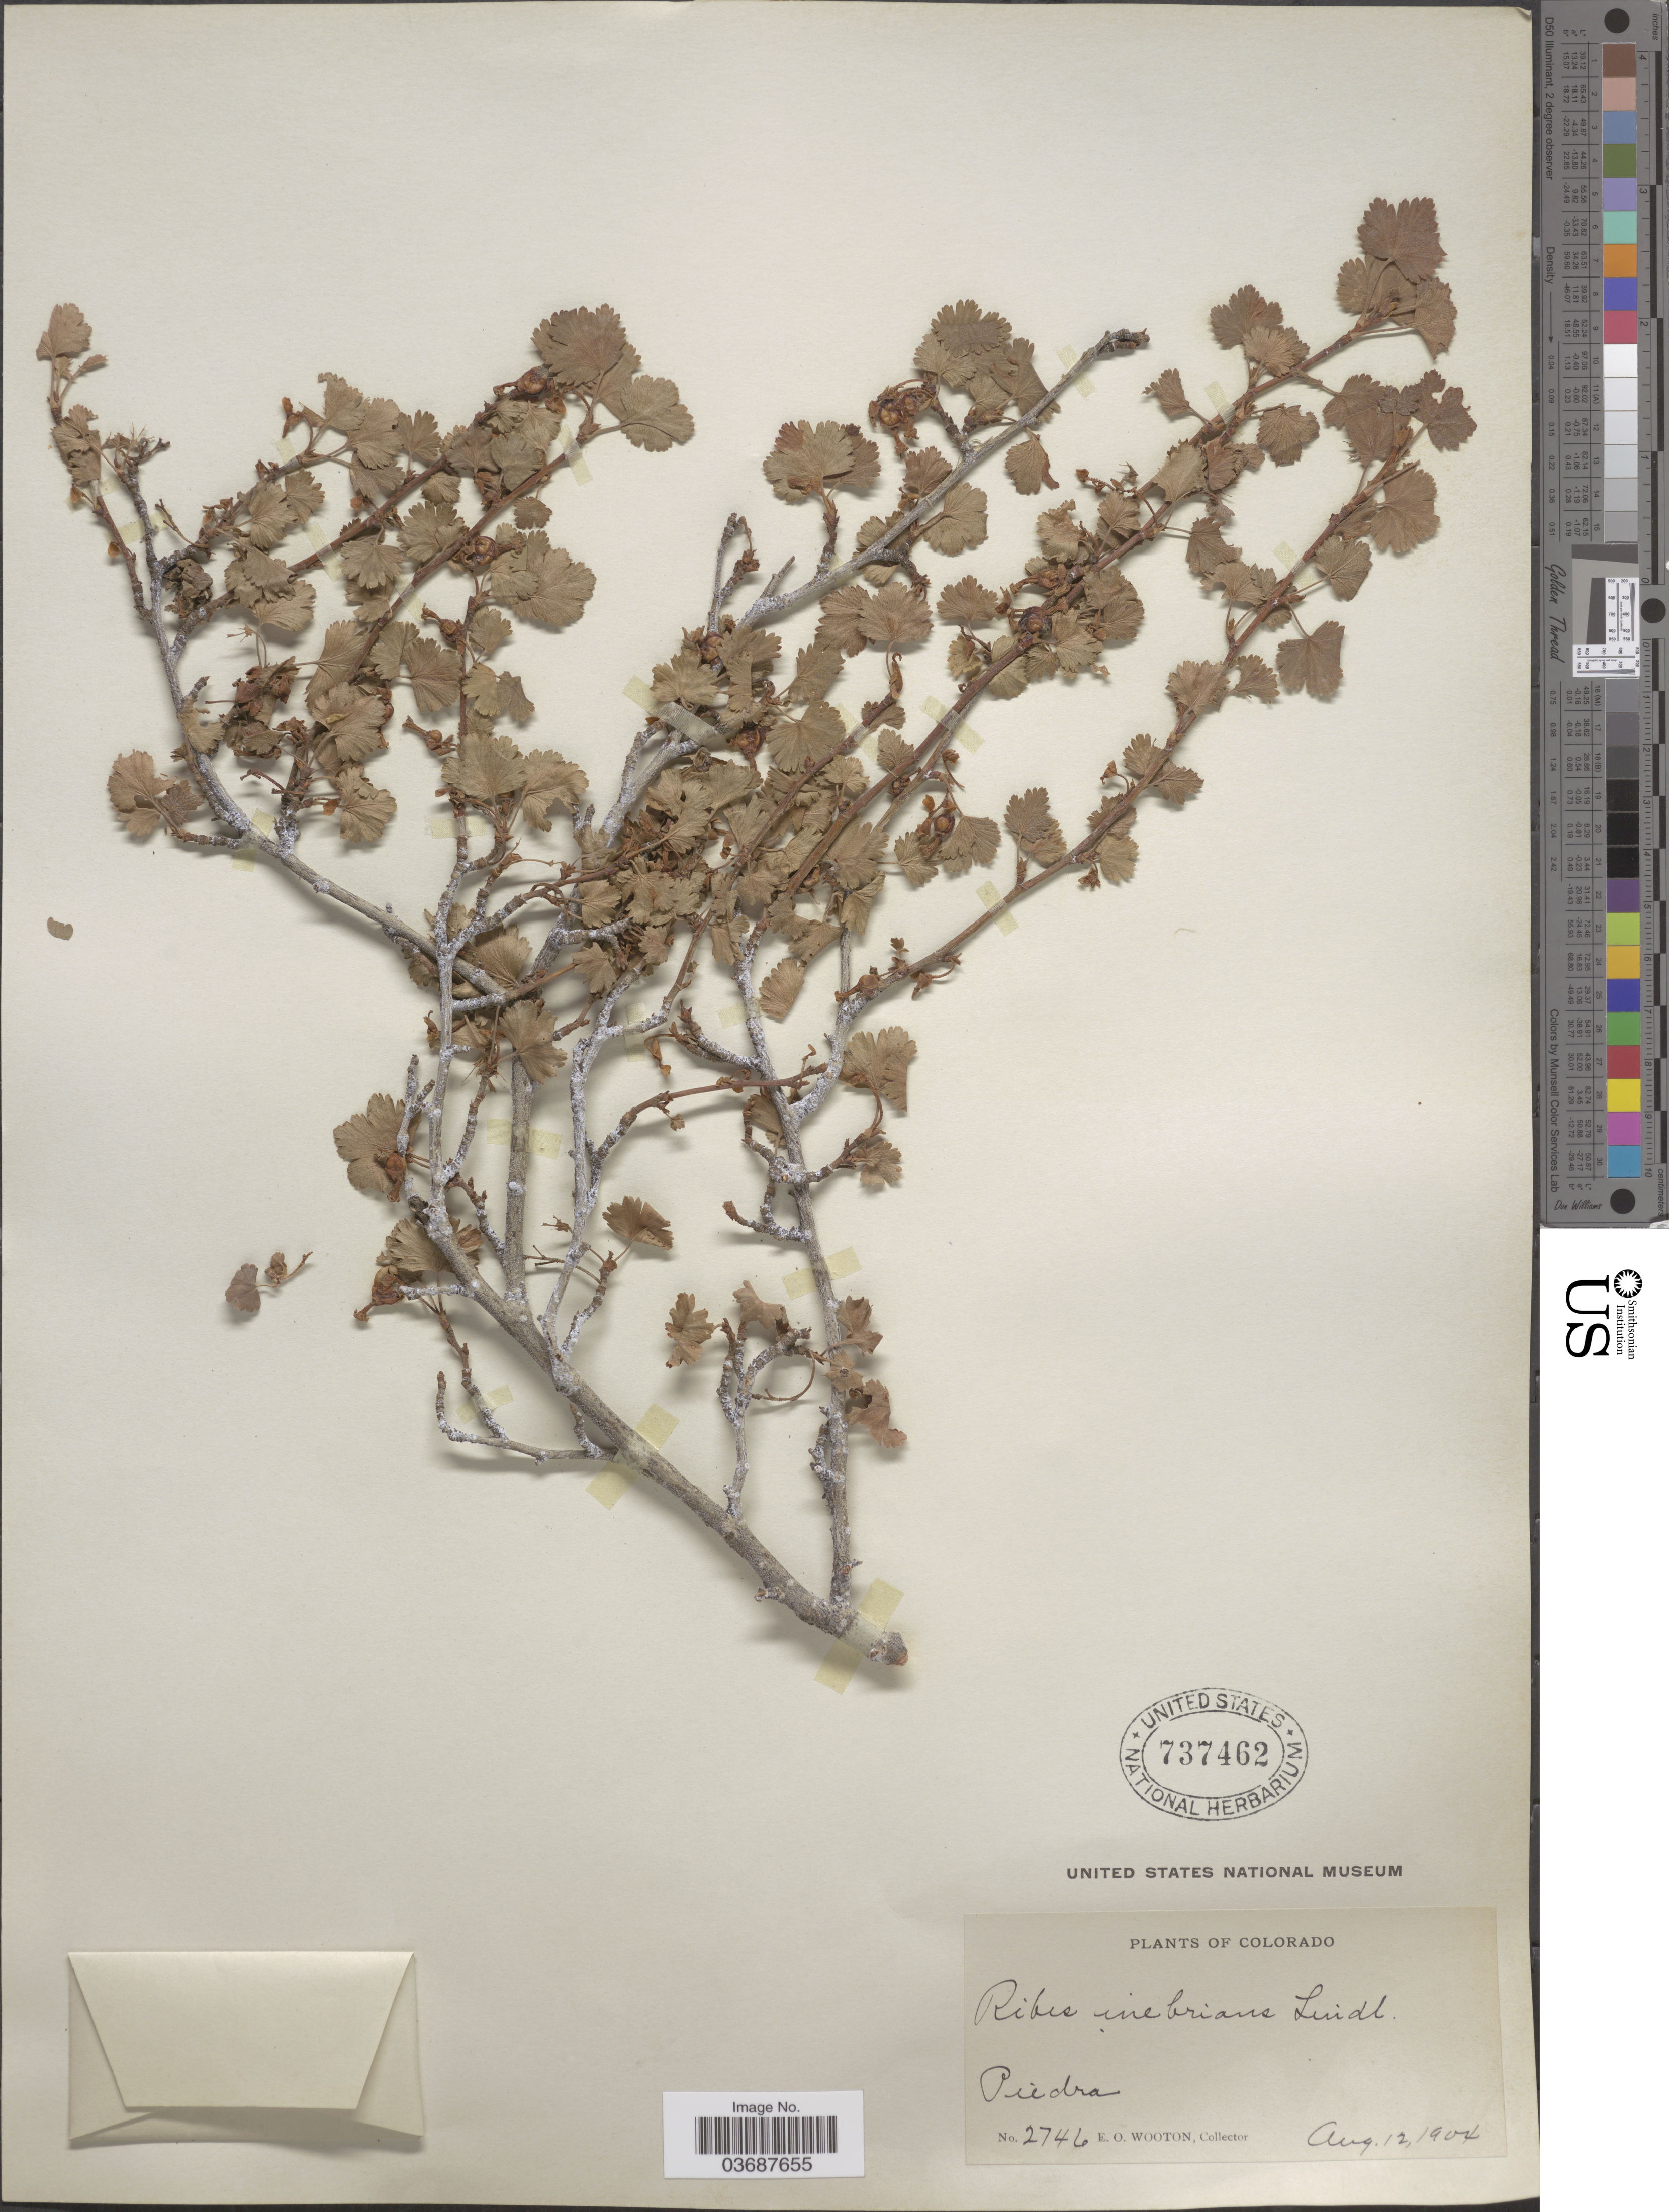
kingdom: Plantae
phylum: Tracheophyta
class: Magnoliopsida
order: Saxifragales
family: Grossulariaceae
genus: Ribes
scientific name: Ribes inebrians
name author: Lindl.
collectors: E. O. Wooton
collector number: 2746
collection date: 1904-08-12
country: United States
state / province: Colorado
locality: Piedra.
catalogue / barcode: US 737462